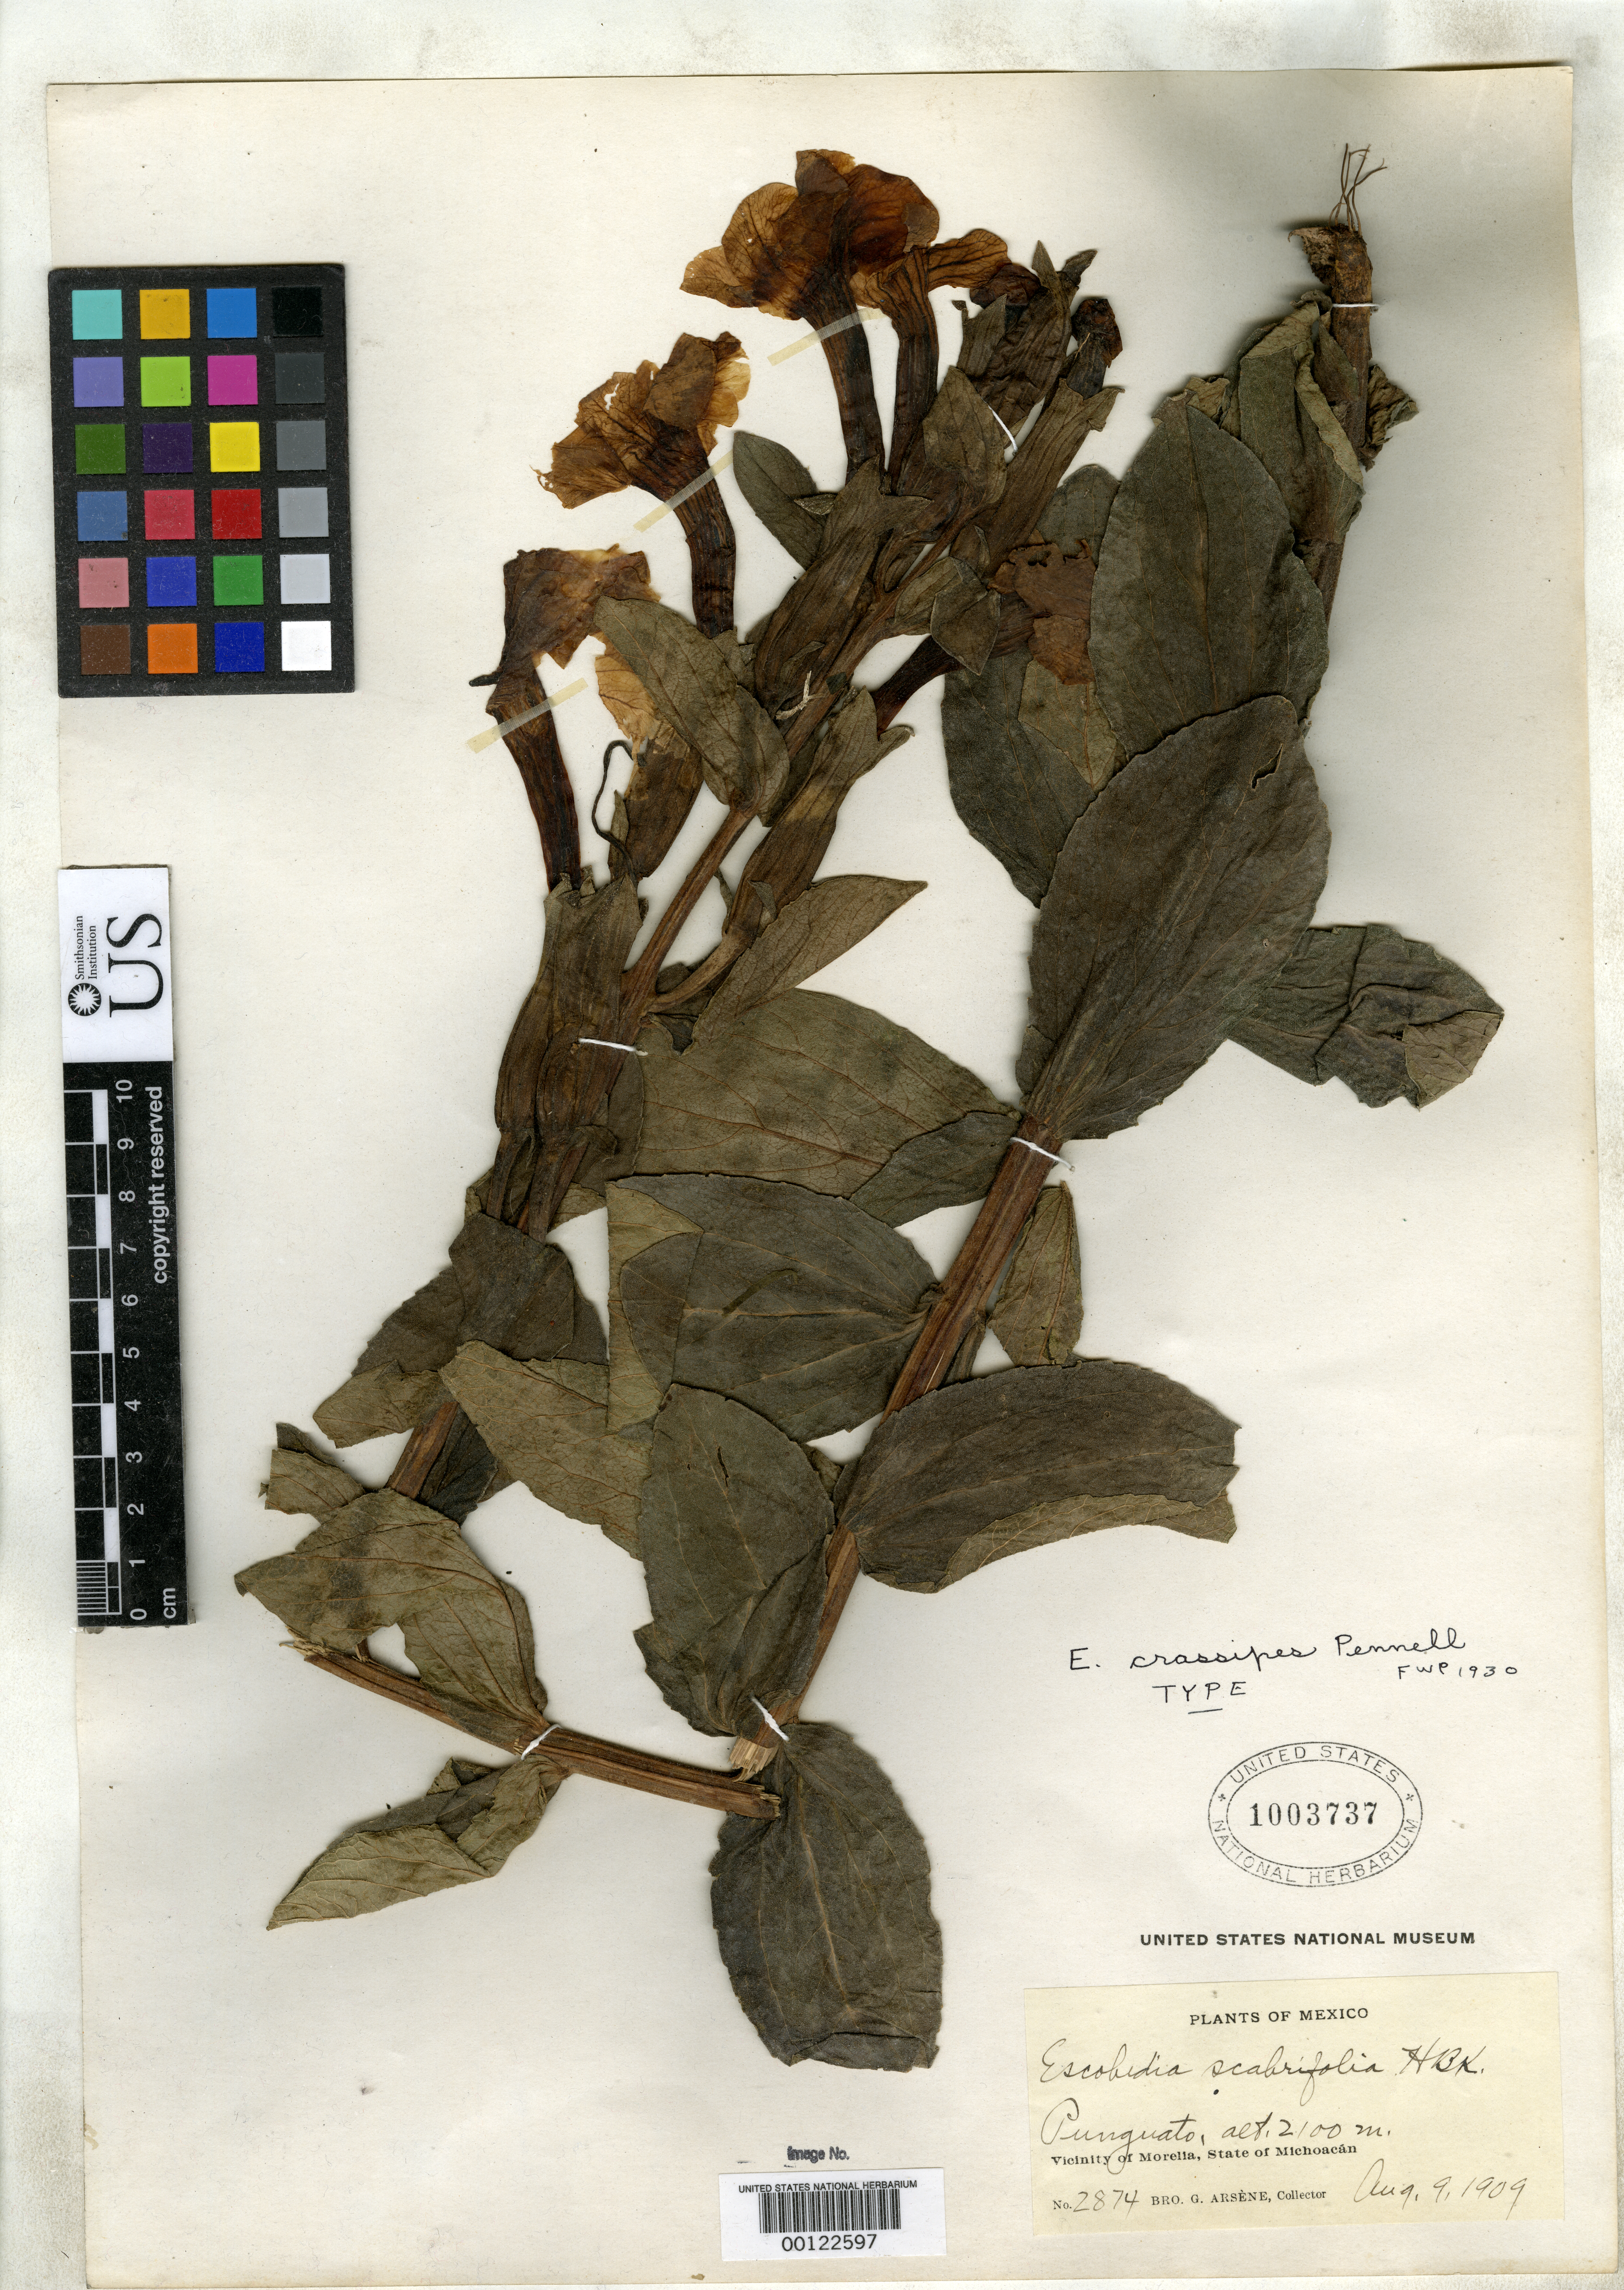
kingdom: Plantae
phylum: Tracheophyta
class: Magnoliopsida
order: Lamiales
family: Orobanchaceae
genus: Escobedia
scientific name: Escobedia crassipes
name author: Pennell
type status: Holotype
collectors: Bro. G. Arsène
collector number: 2874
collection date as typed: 09 Aug 1909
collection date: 1909-08-09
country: Mexico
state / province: Michoacán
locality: Morelia.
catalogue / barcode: US 1003737